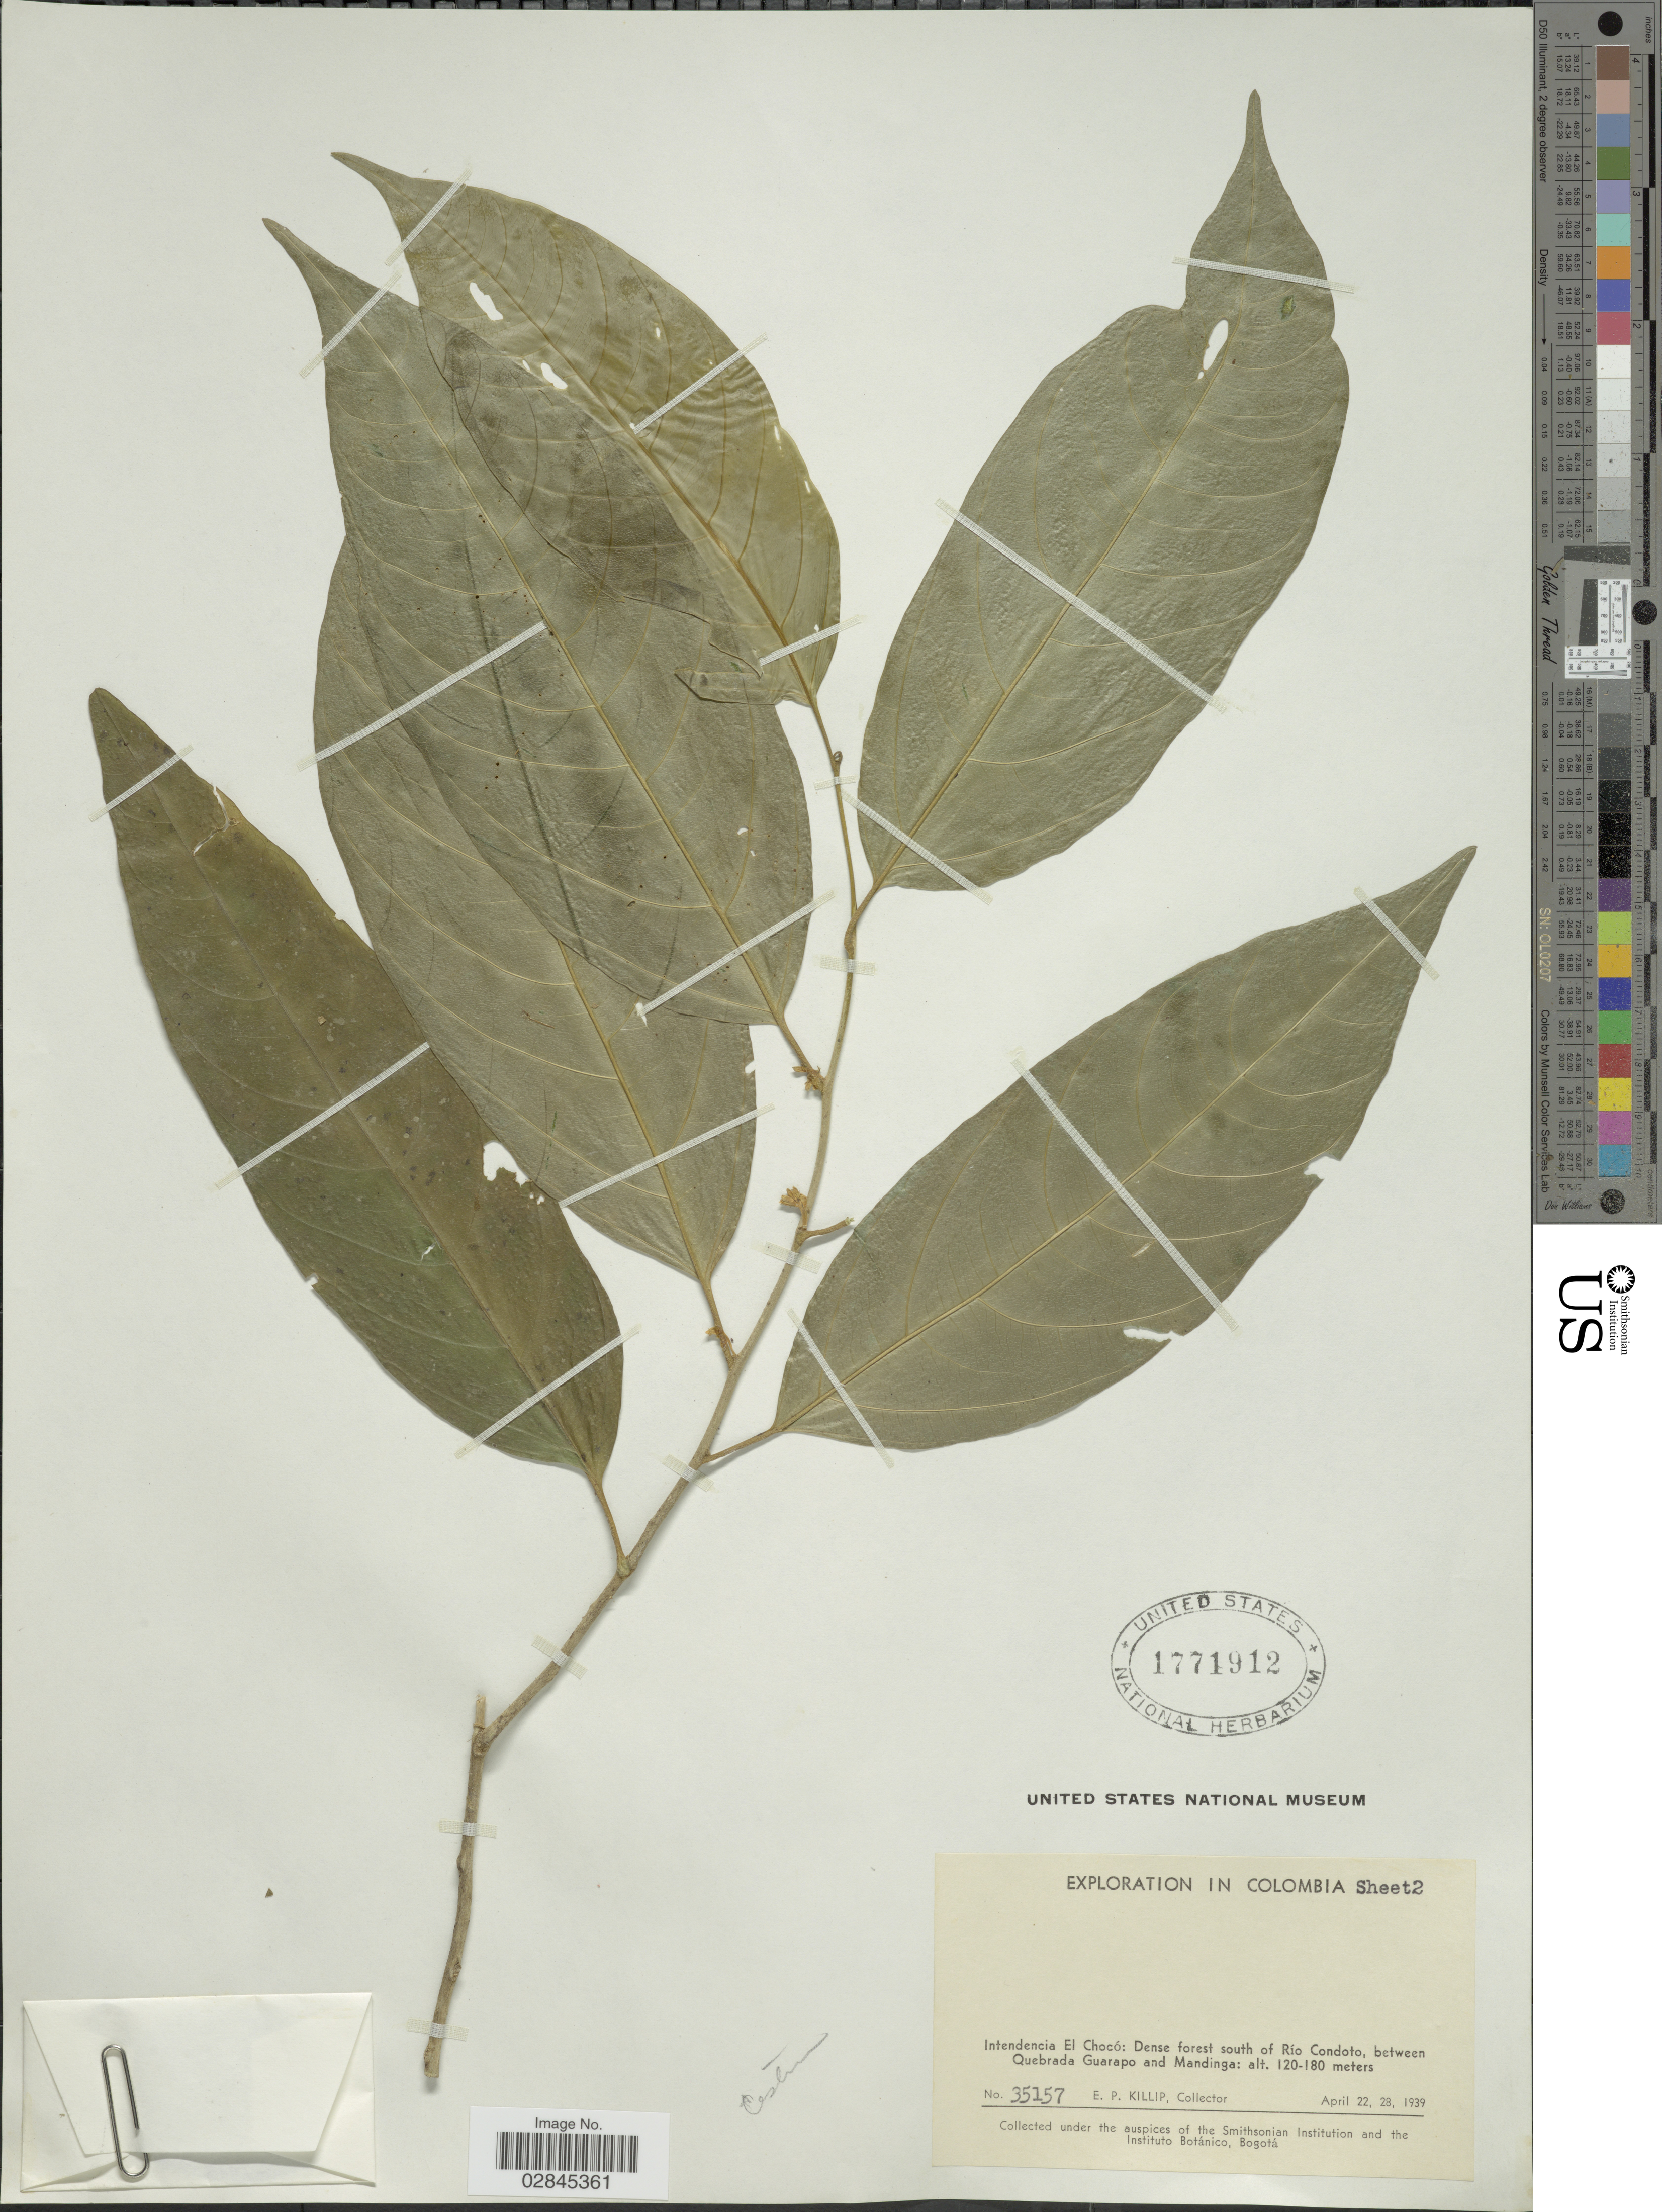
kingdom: Plantae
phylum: Tracheophyta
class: Magnoliopsida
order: Solanales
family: Solanaceae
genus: Cestrum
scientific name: Cestrum sp.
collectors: E. P. Killip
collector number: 35157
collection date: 1939-04-22/1939-04-28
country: Colombia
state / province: Chocó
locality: Intendencia El Chocó: Dense forest south of Río Condota, between Quebrada Guarapo and Mandinga.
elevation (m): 120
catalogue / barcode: US 1771912